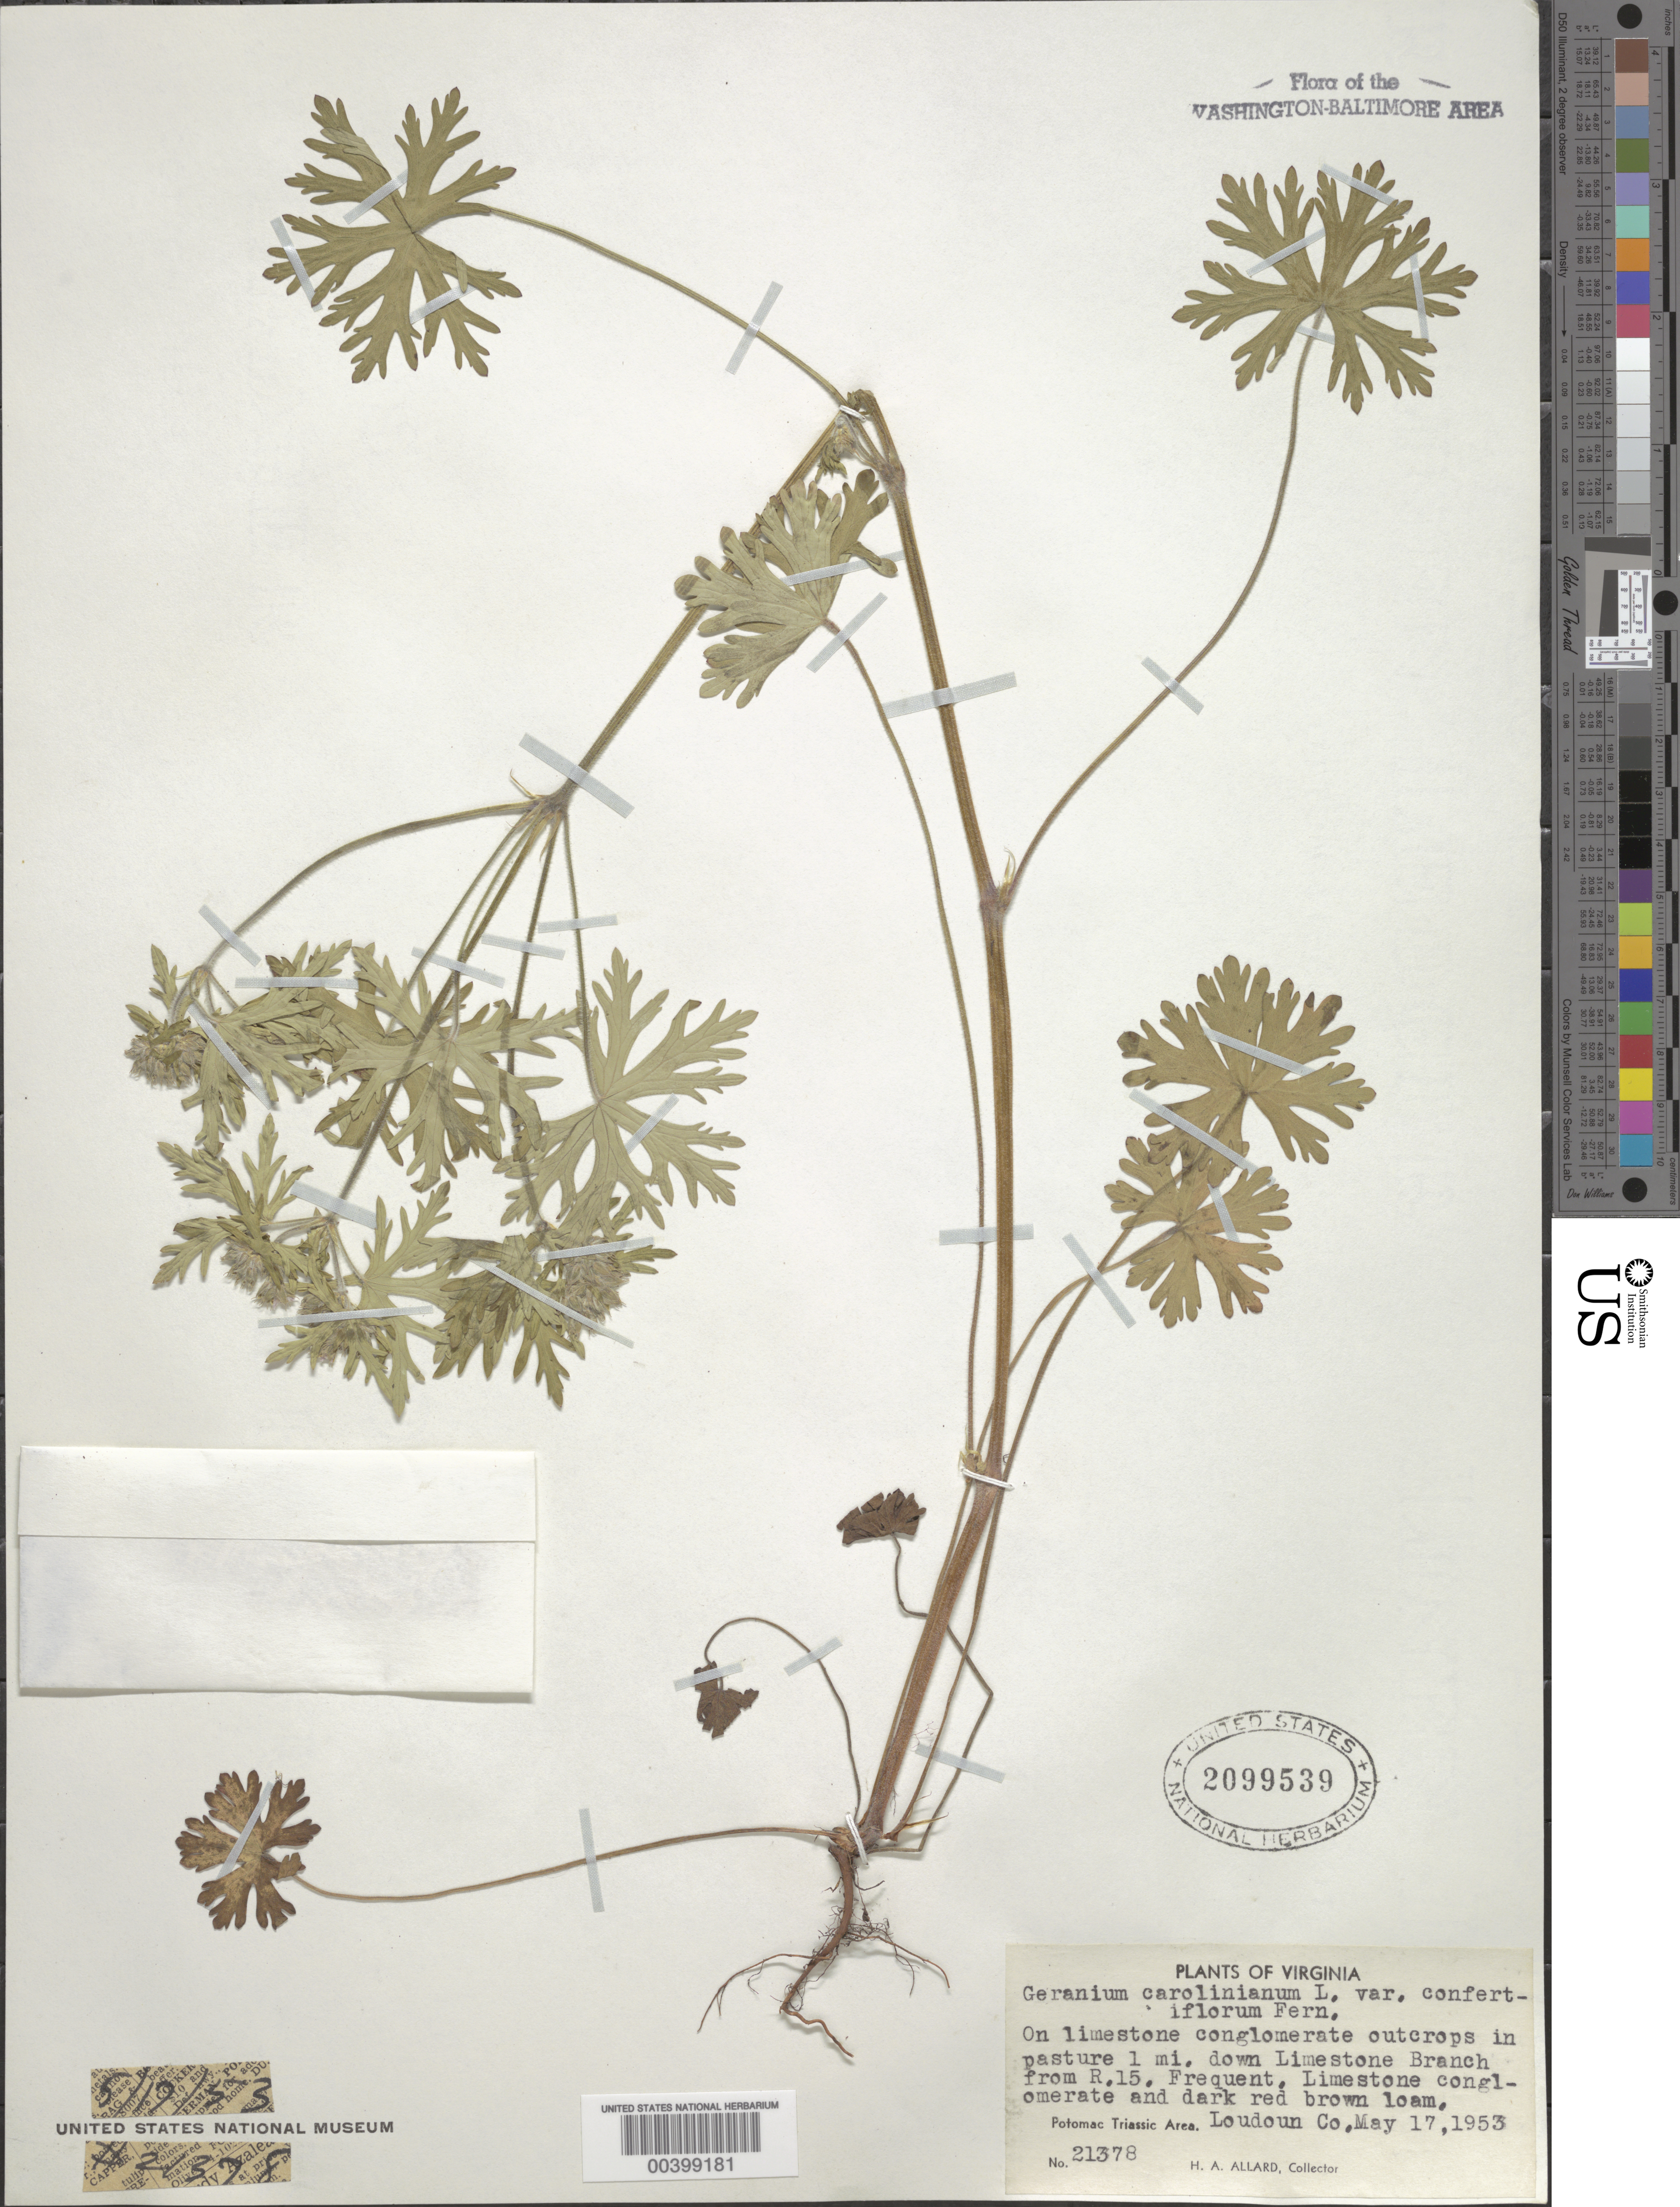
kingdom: Plantae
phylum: Tracheophyta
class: Magnoliopsida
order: Geraniales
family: Geraniaceae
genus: Geranium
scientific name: Geranium carolinianum var. confertiflorum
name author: Fernald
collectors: H. A. Allard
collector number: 21378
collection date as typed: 17 May 1953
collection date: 1953-05-17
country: United States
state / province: Virginia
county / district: Loudoun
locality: Downstream from Route 15 on Limestone Branch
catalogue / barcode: US 2099539